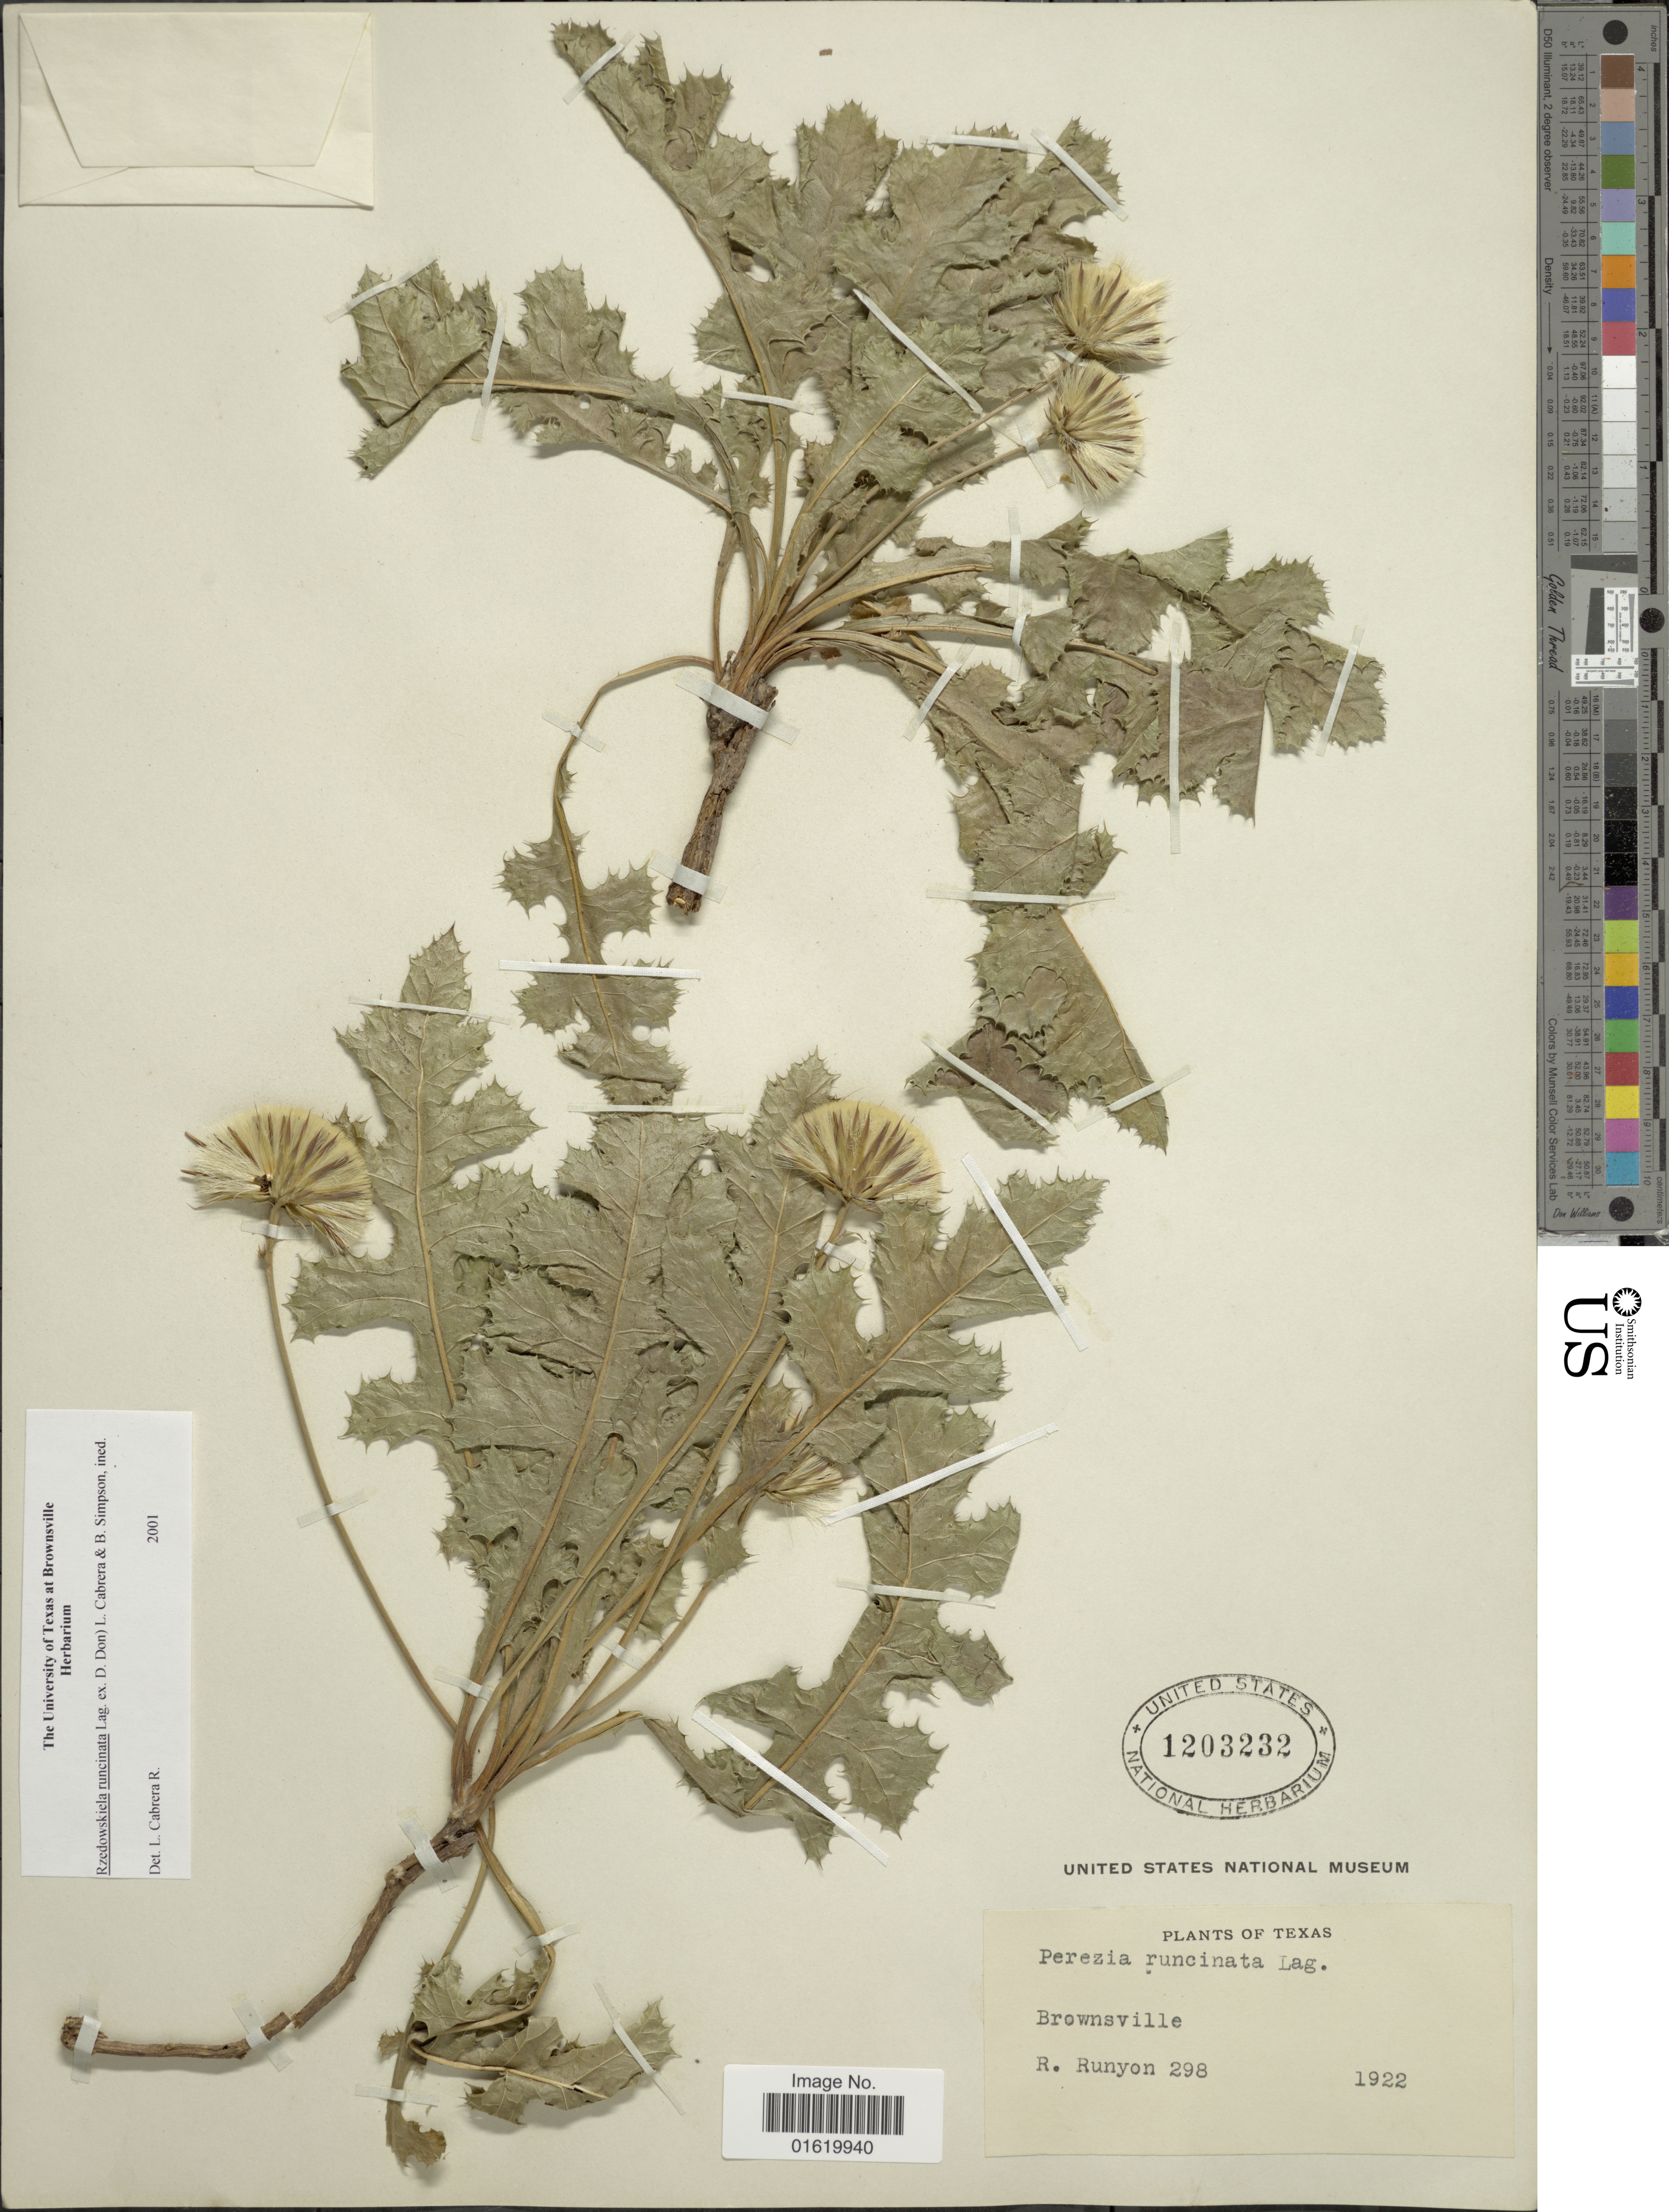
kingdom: Plantae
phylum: Tracheophyta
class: Magnoliopsida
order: Asterales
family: Asteraceae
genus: Acourtia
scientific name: Acourtia runcinata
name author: (D. Don) B.L. Turner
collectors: R. Runyon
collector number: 298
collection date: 1922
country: United States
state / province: Texas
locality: Brownsville.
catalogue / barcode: US 1203232